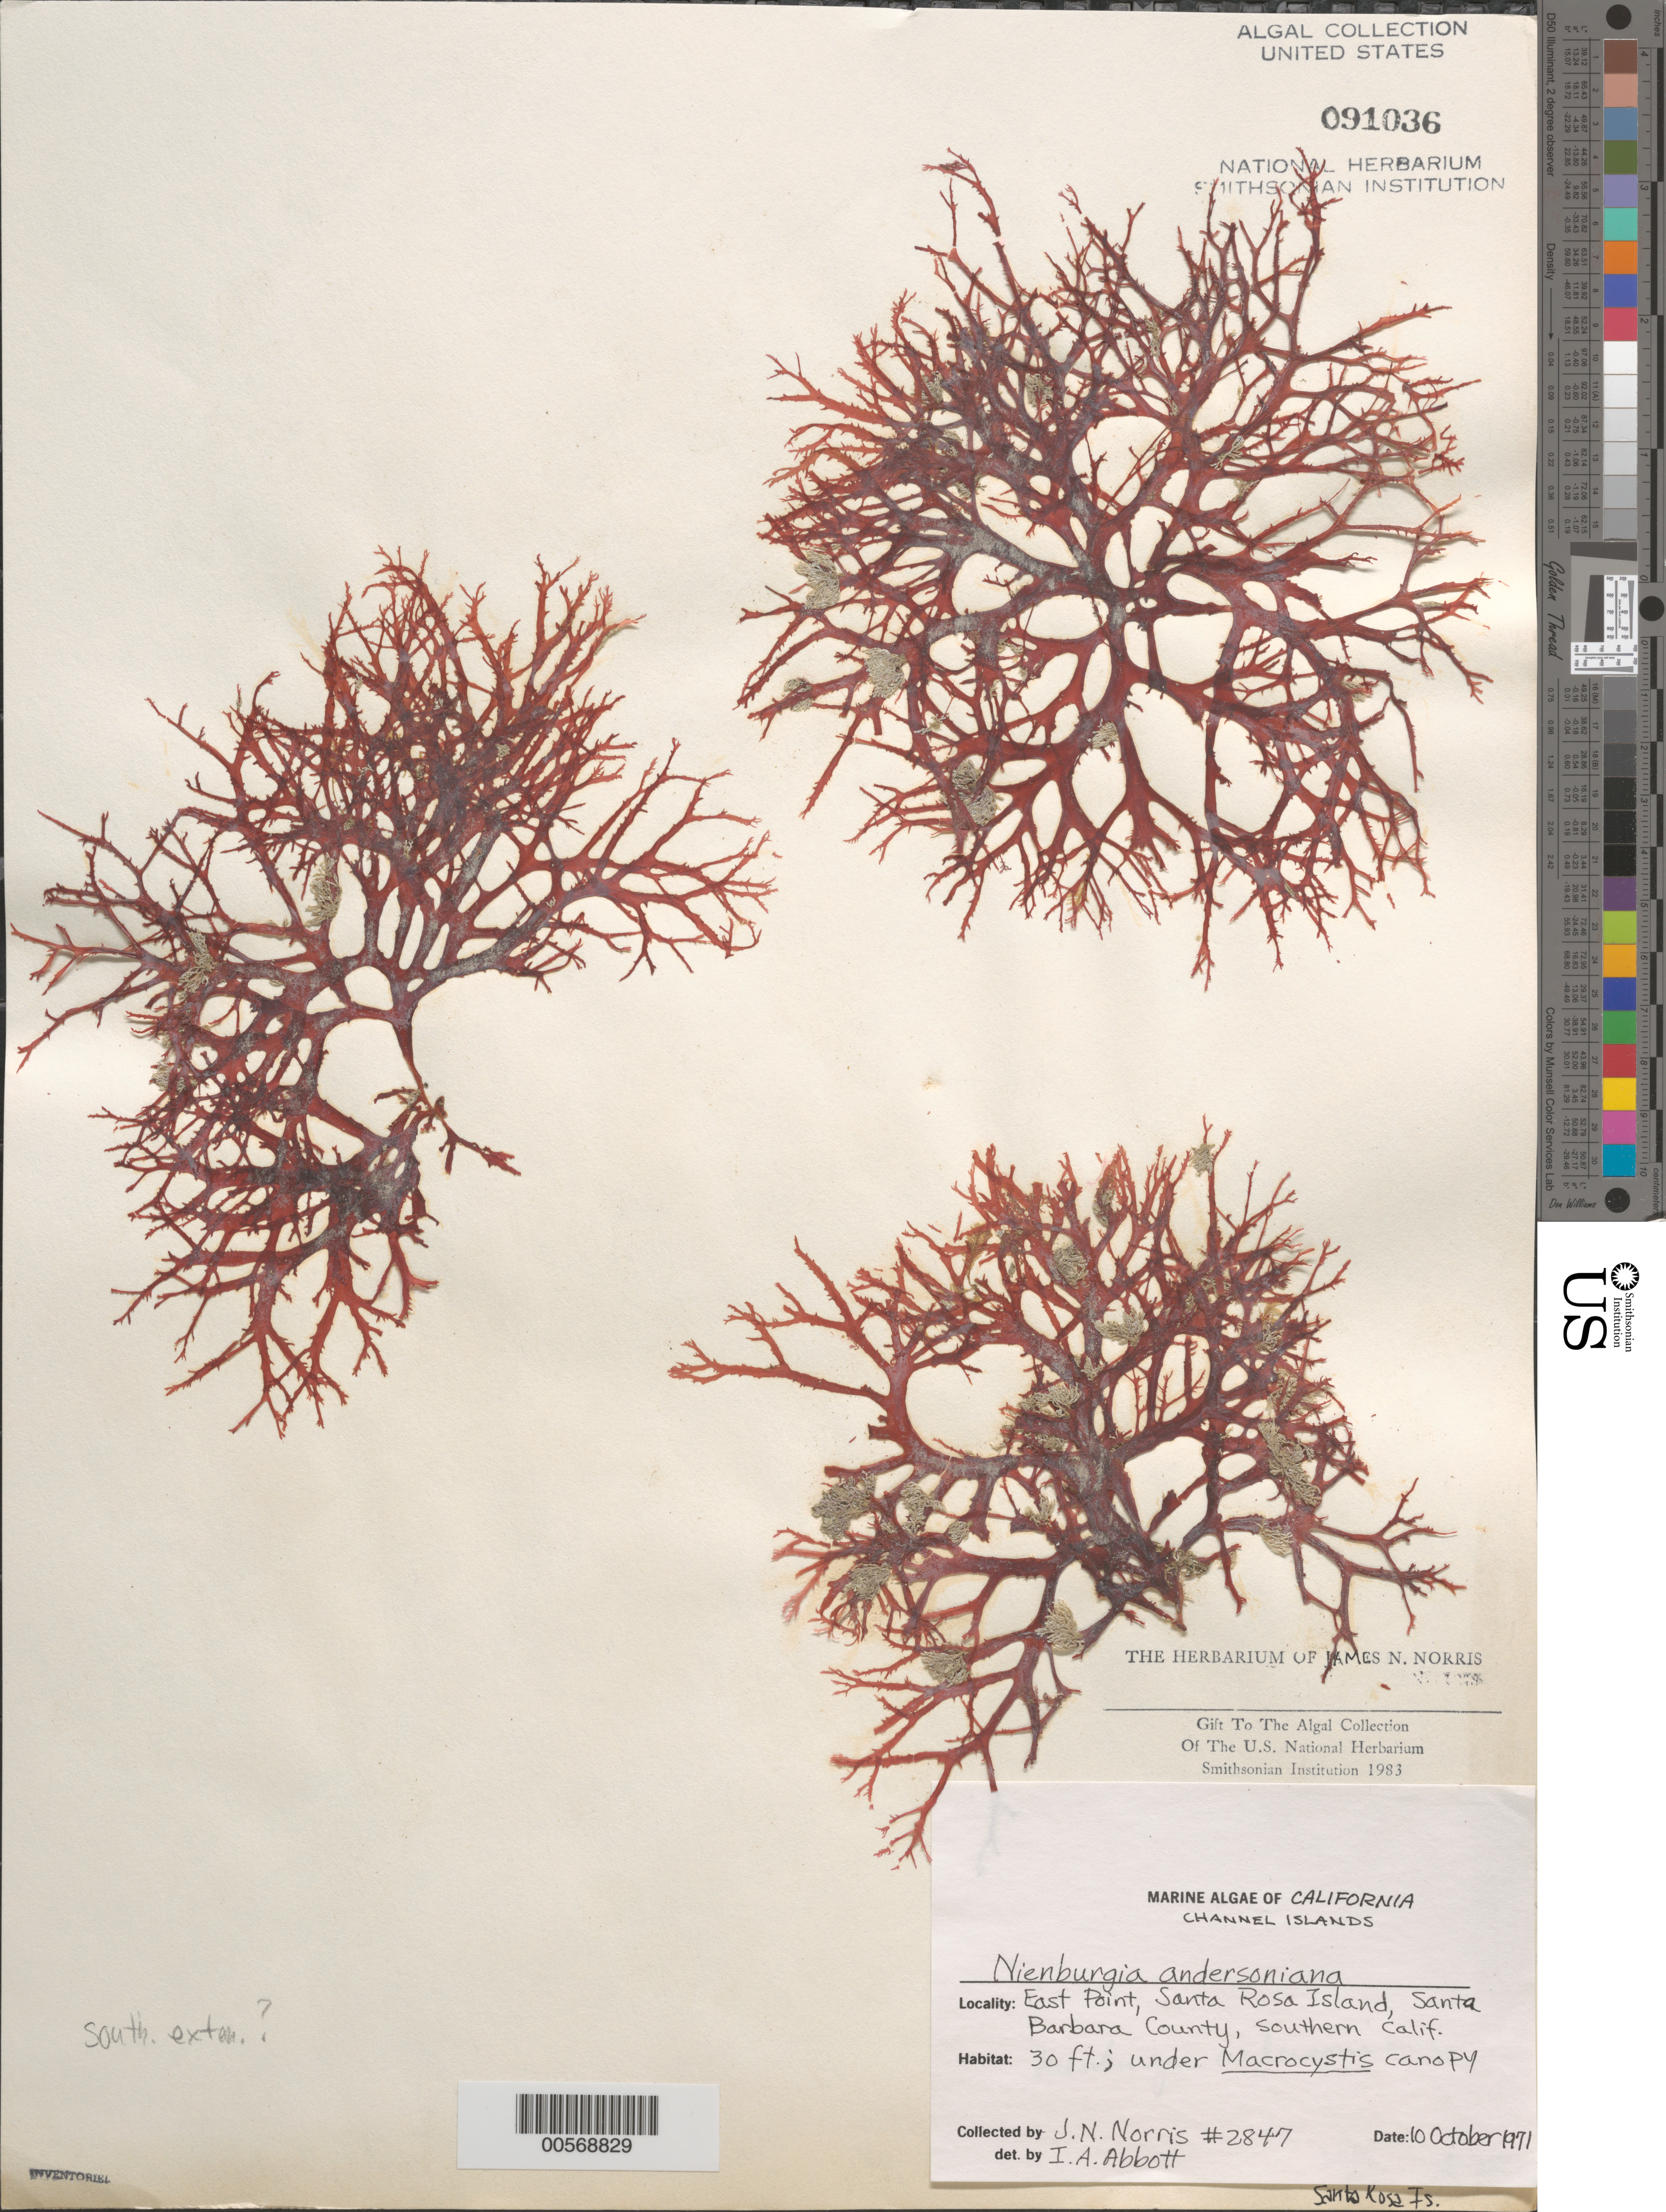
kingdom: Plantae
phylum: Rhodophyta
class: Florideophyceae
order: Ceramiales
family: Delesseriaceae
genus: Nienburgia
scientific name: Nienburgia andersoniana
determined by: Abbott, Isabella A.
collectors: J. N. Norris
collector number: JN-2847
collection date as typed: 10 Oct 1971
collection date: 1971-10-10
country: United States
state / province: California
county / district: Santa Barbara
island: Santa Rosa Island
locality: East Point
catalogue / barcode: US 91036